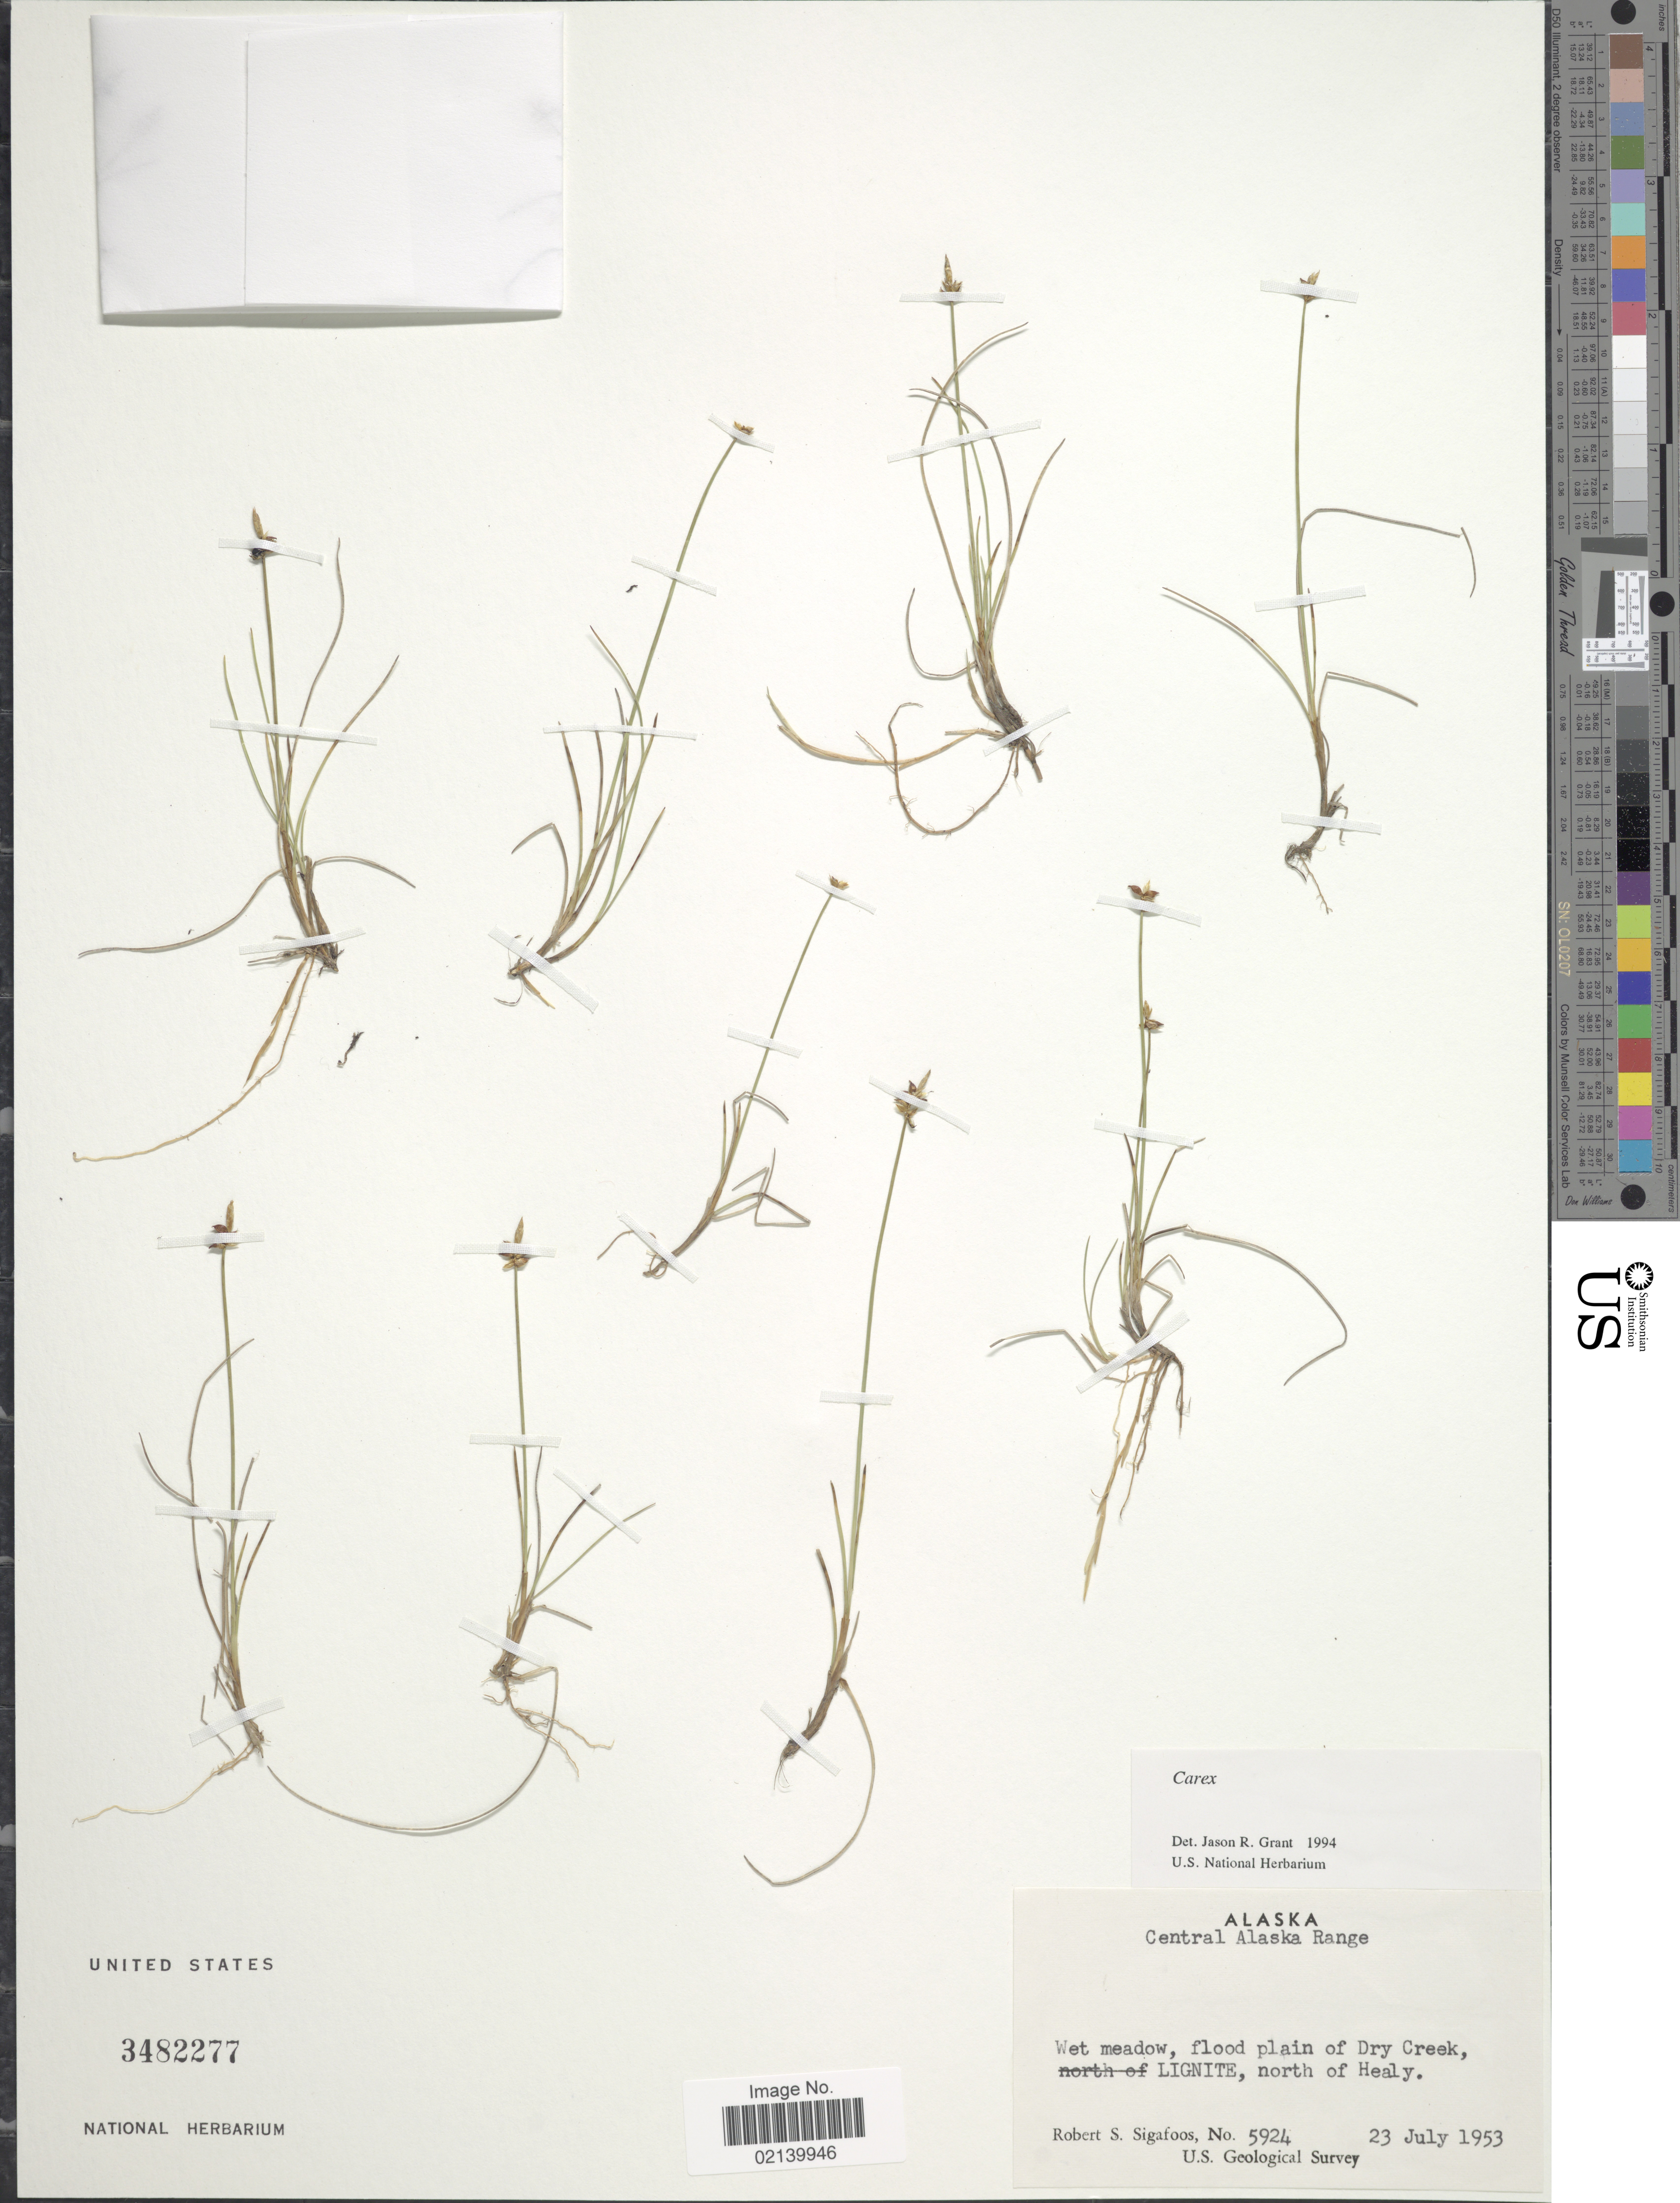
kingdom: Plantae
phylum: Tracheophyta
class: Liliopsida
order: Poales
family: Cyperaceae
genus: Carex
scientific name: Carex sp.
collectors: R. Sigafoos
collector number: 5924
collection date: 1953-07-23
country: United States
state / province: Alaska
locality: Central Alaska Range, wet meadow, flood plain of Dry Creek, Lignite, north of Healy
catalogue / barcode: US 3482277